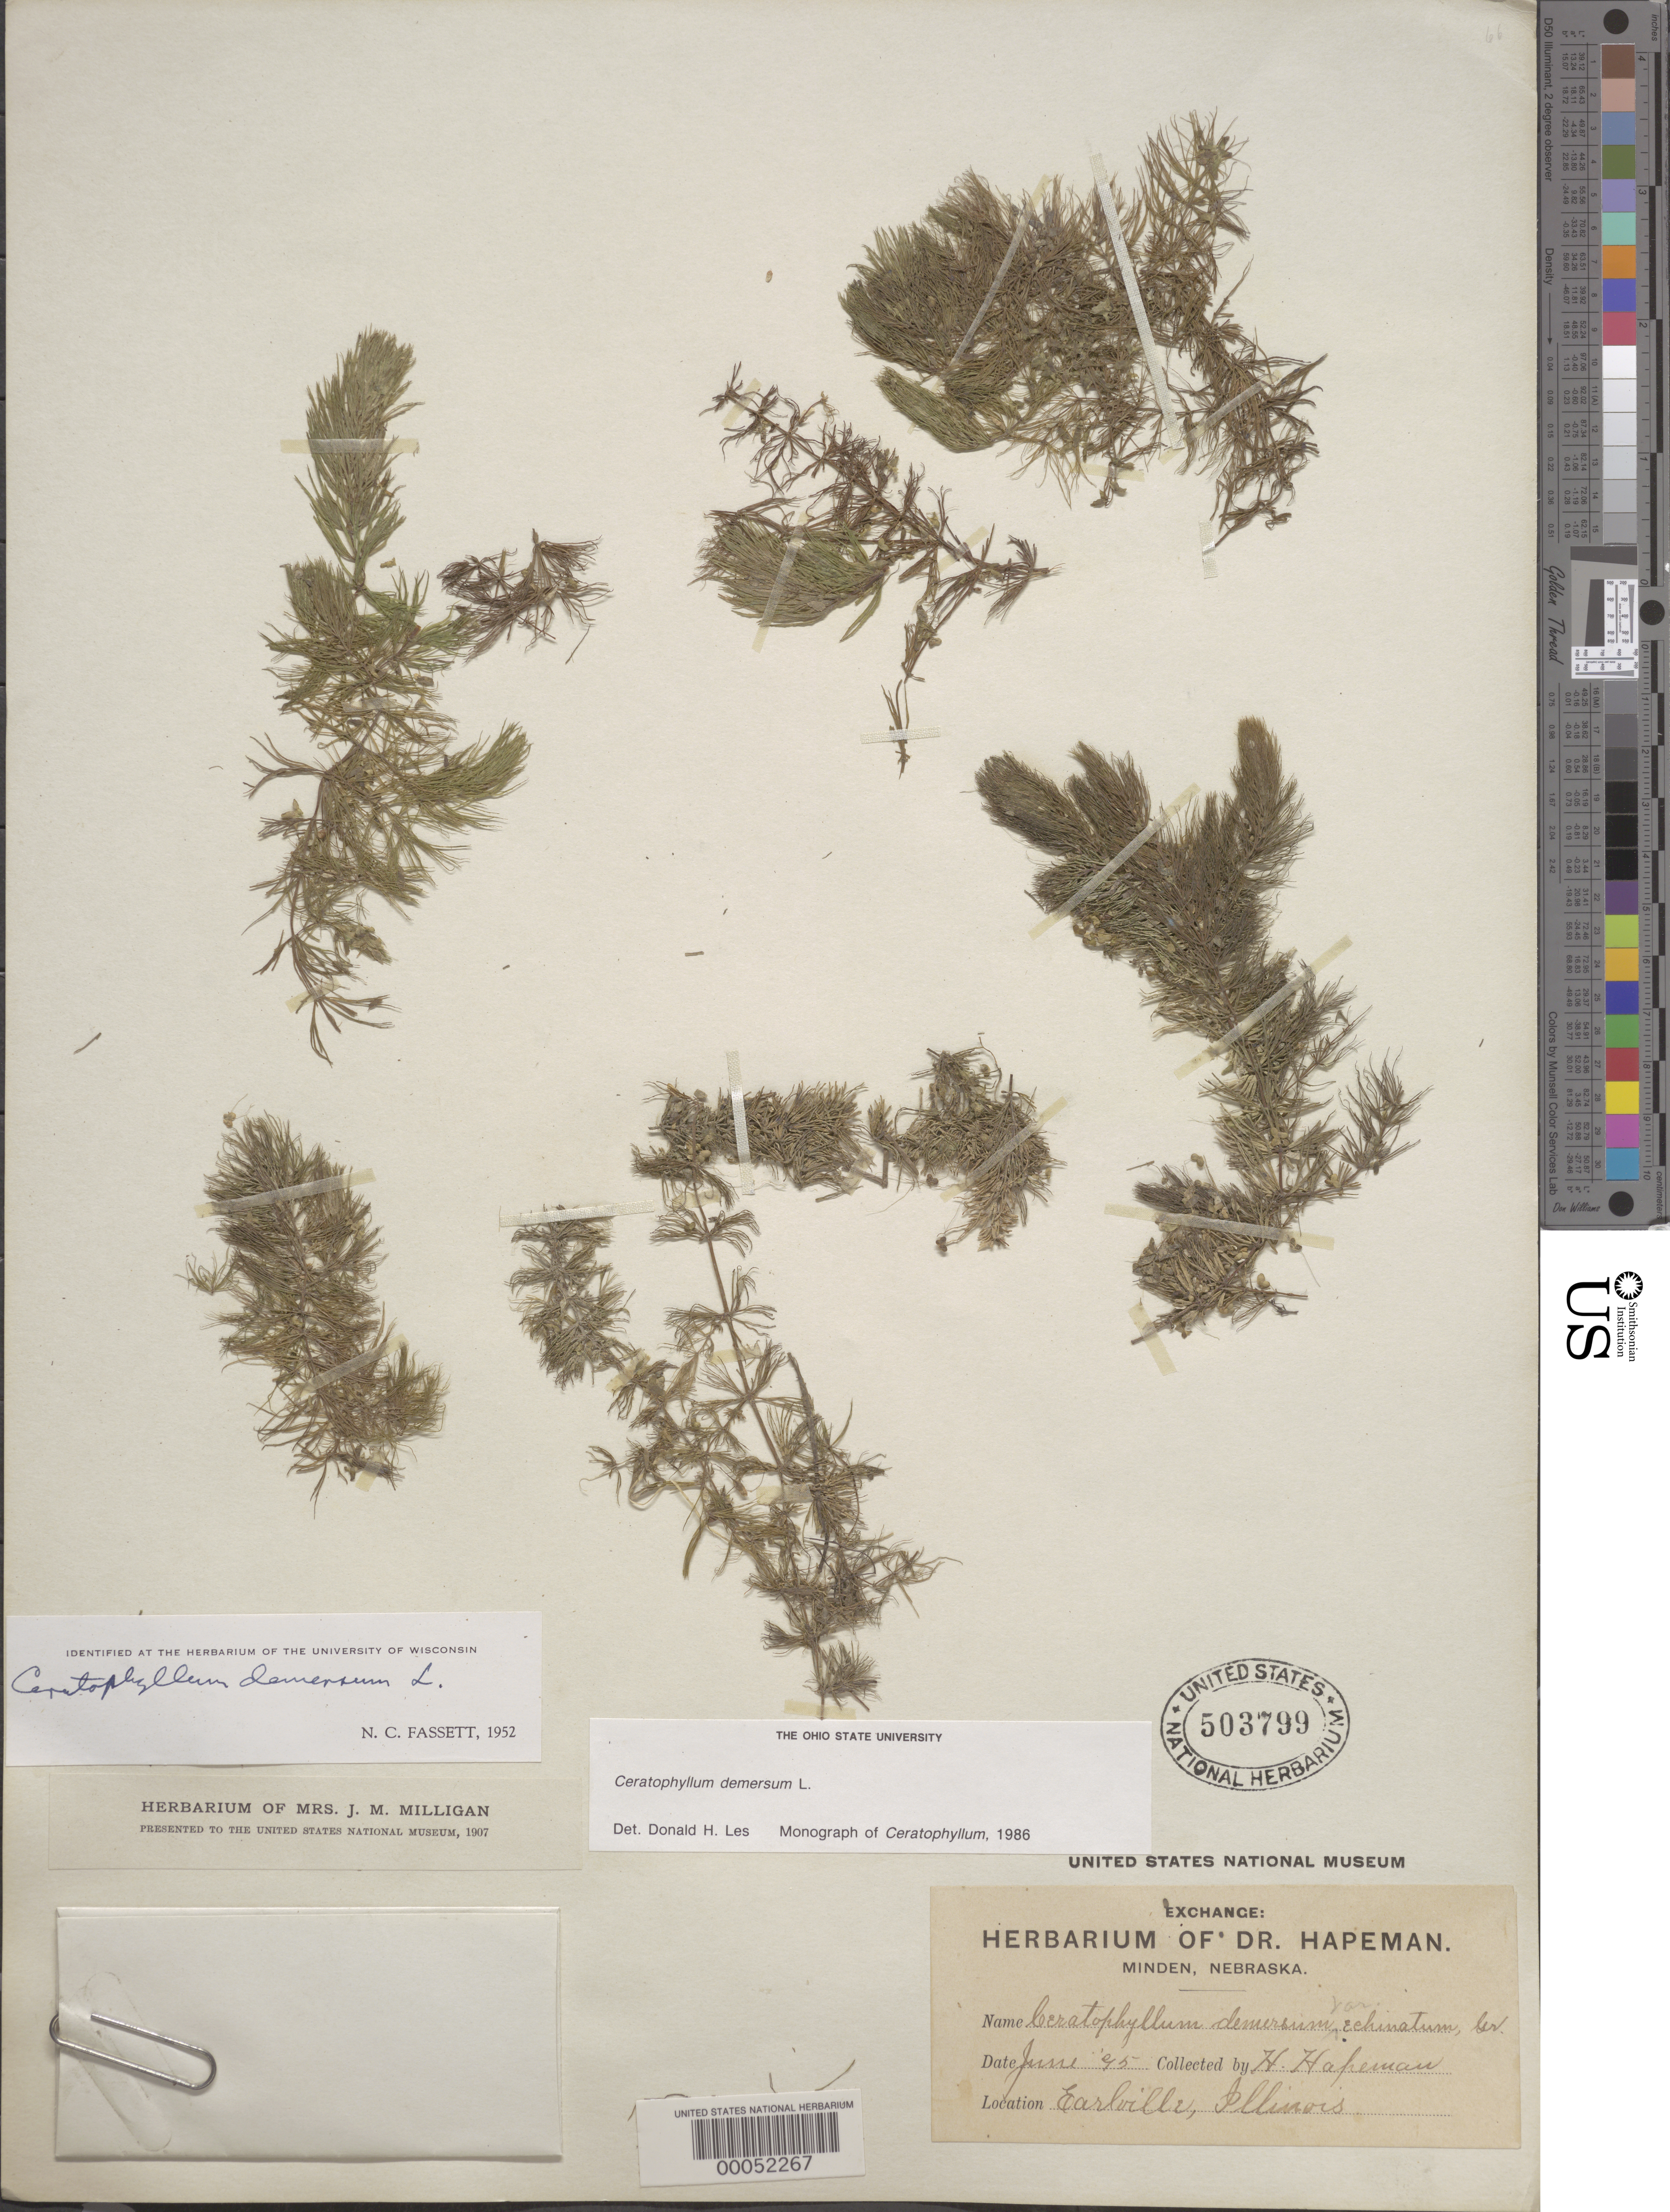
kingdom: Plantae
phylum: Tracheophyta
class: Magnoliopsida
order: Ceratophyllales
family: Ceratophyllaceae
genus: Ceratophyllum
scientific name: Ceratophyllum demersum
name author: L.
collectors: H. Hapeuan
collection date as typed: Jun 1895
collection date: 1895-06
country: United States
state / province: Illinois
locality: Earlville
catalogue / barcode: US 503799